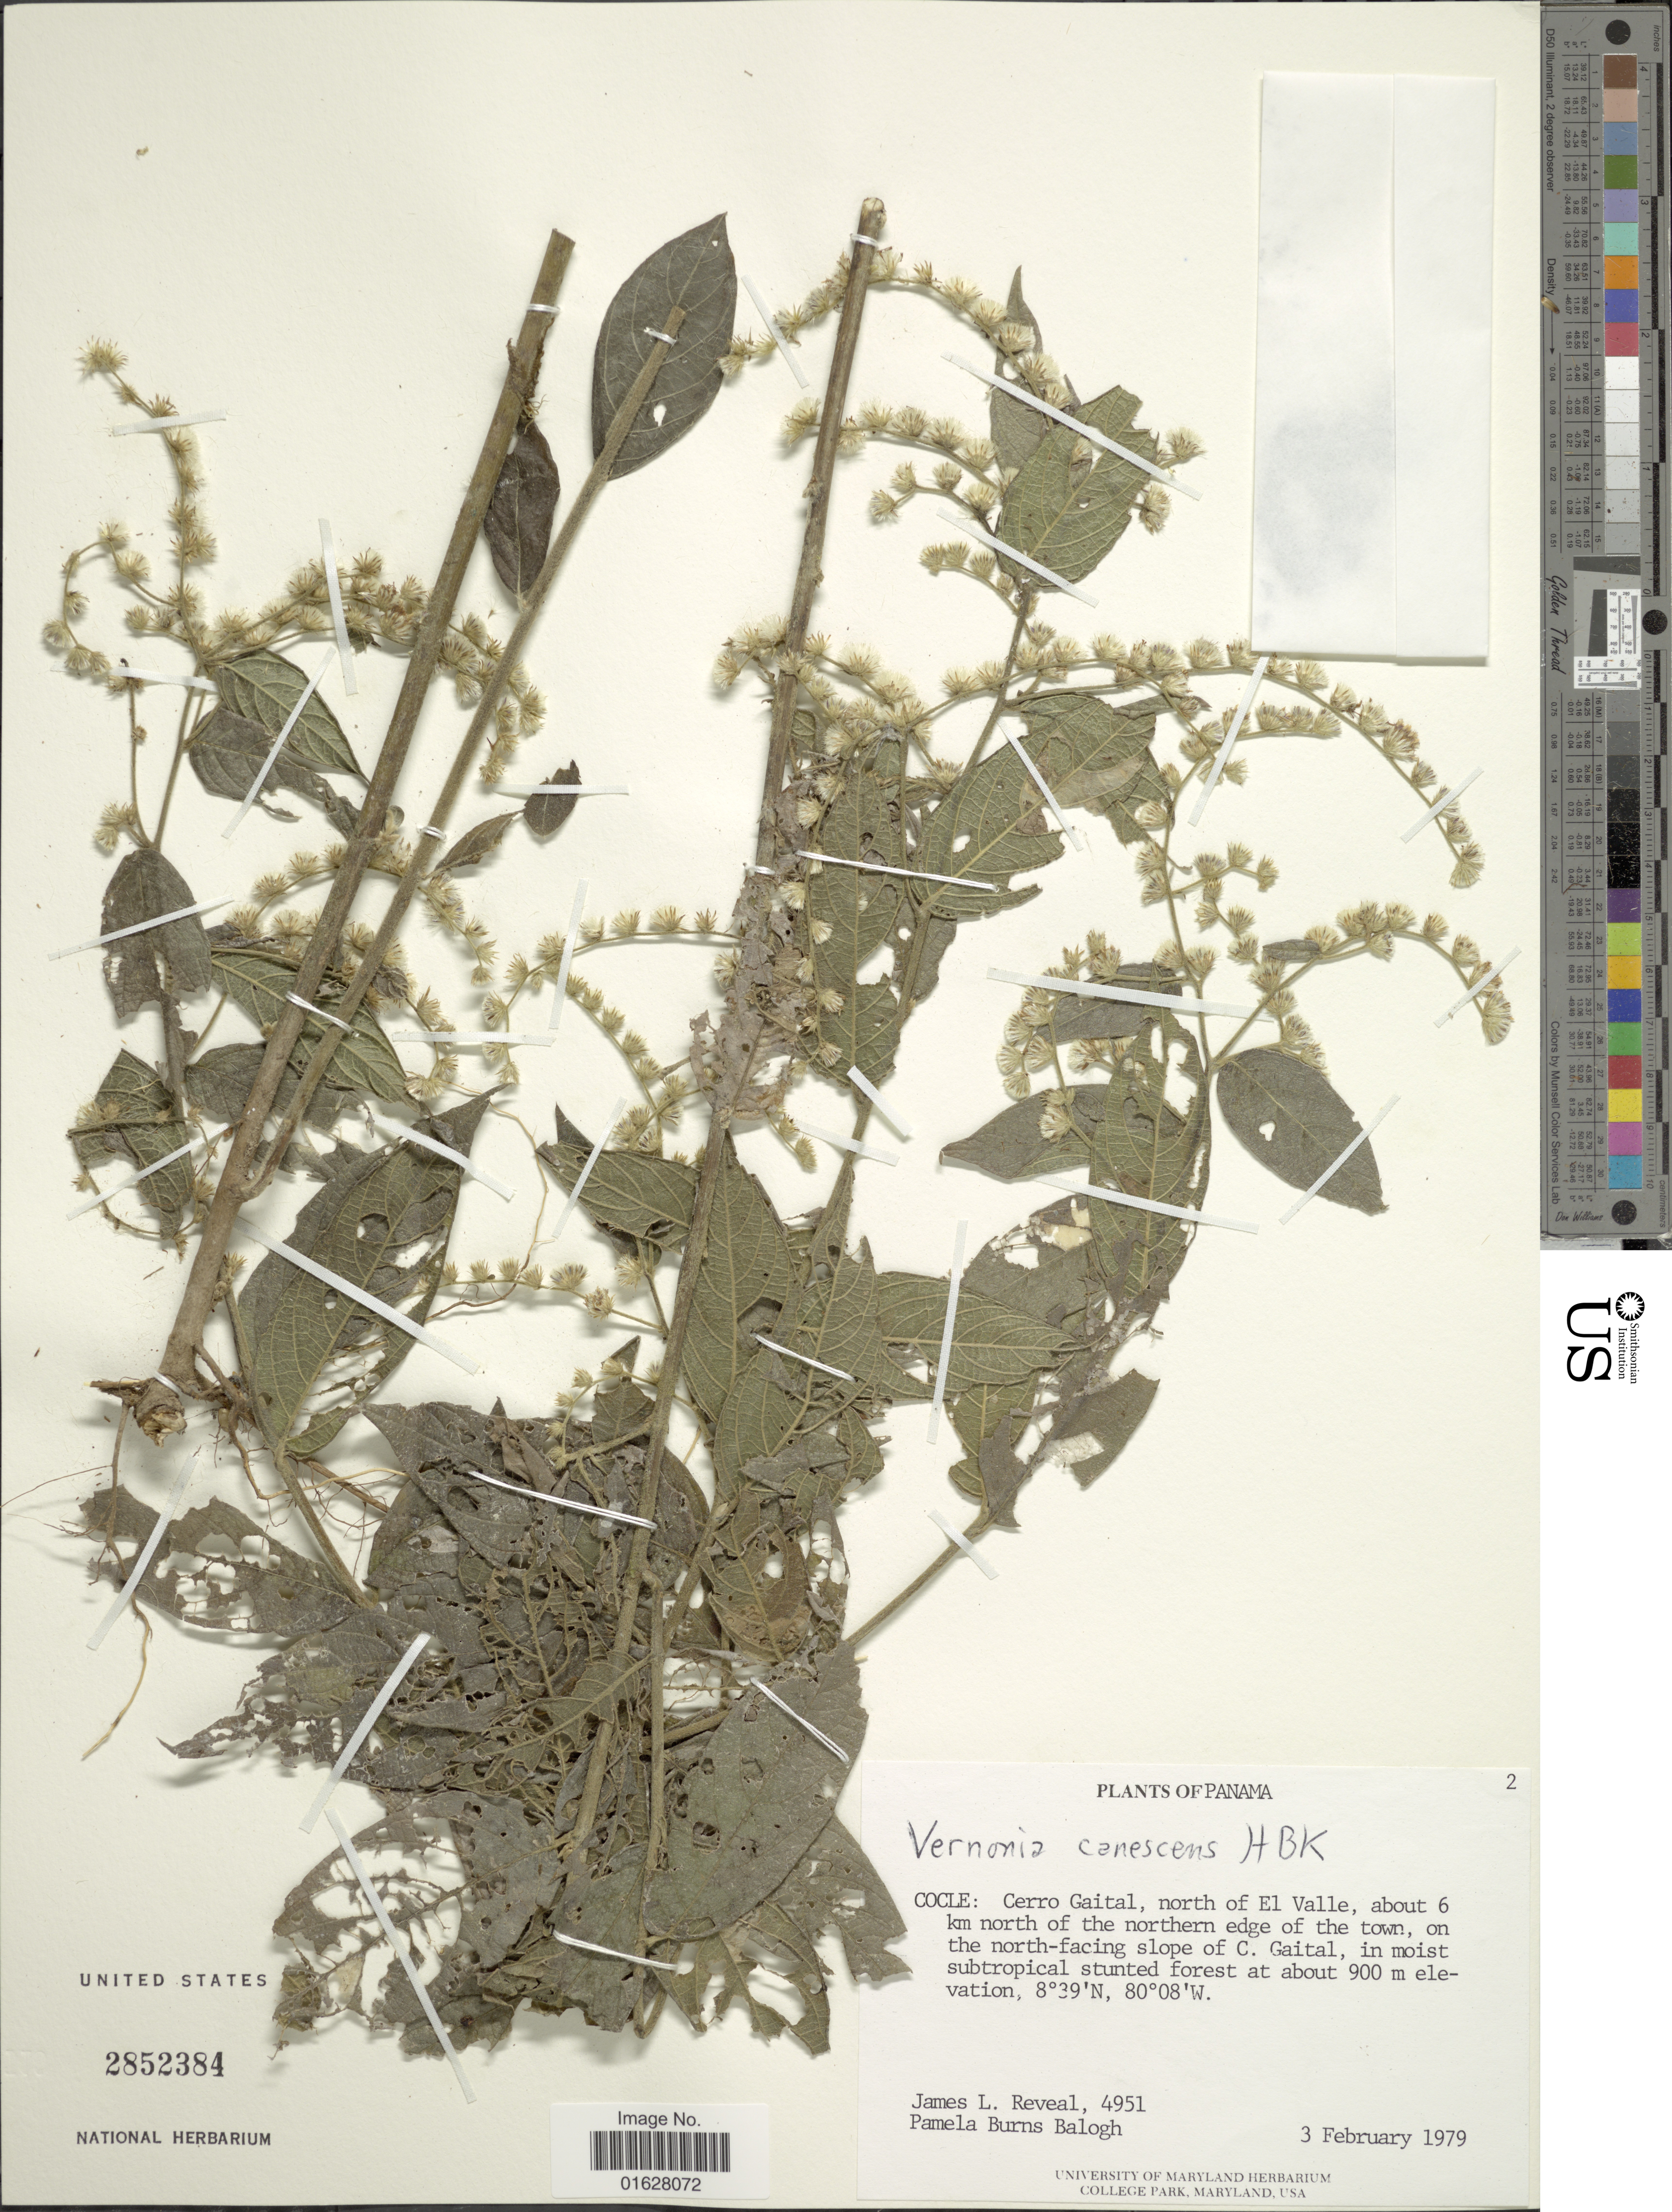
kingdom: Plantae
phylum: Tracheophyta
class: Magnoliopsida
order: Asterales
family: Asteraceae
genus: Lepidaploa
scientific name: Lepidaploa canescens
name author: (Kunth) H. Rob.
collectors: J. L. Reveal & P. Burns-Balogh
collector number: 4951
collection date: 1979-02-03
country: Panama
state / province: Coclé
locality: Panama. Cocle: Cerro Gaital, north of El Valle, about 6 km north of the northern edge of the town, on the north-facing slope of C. Gaital, in moist subtropical stunted forest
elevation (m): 900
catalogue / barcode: US 2852384